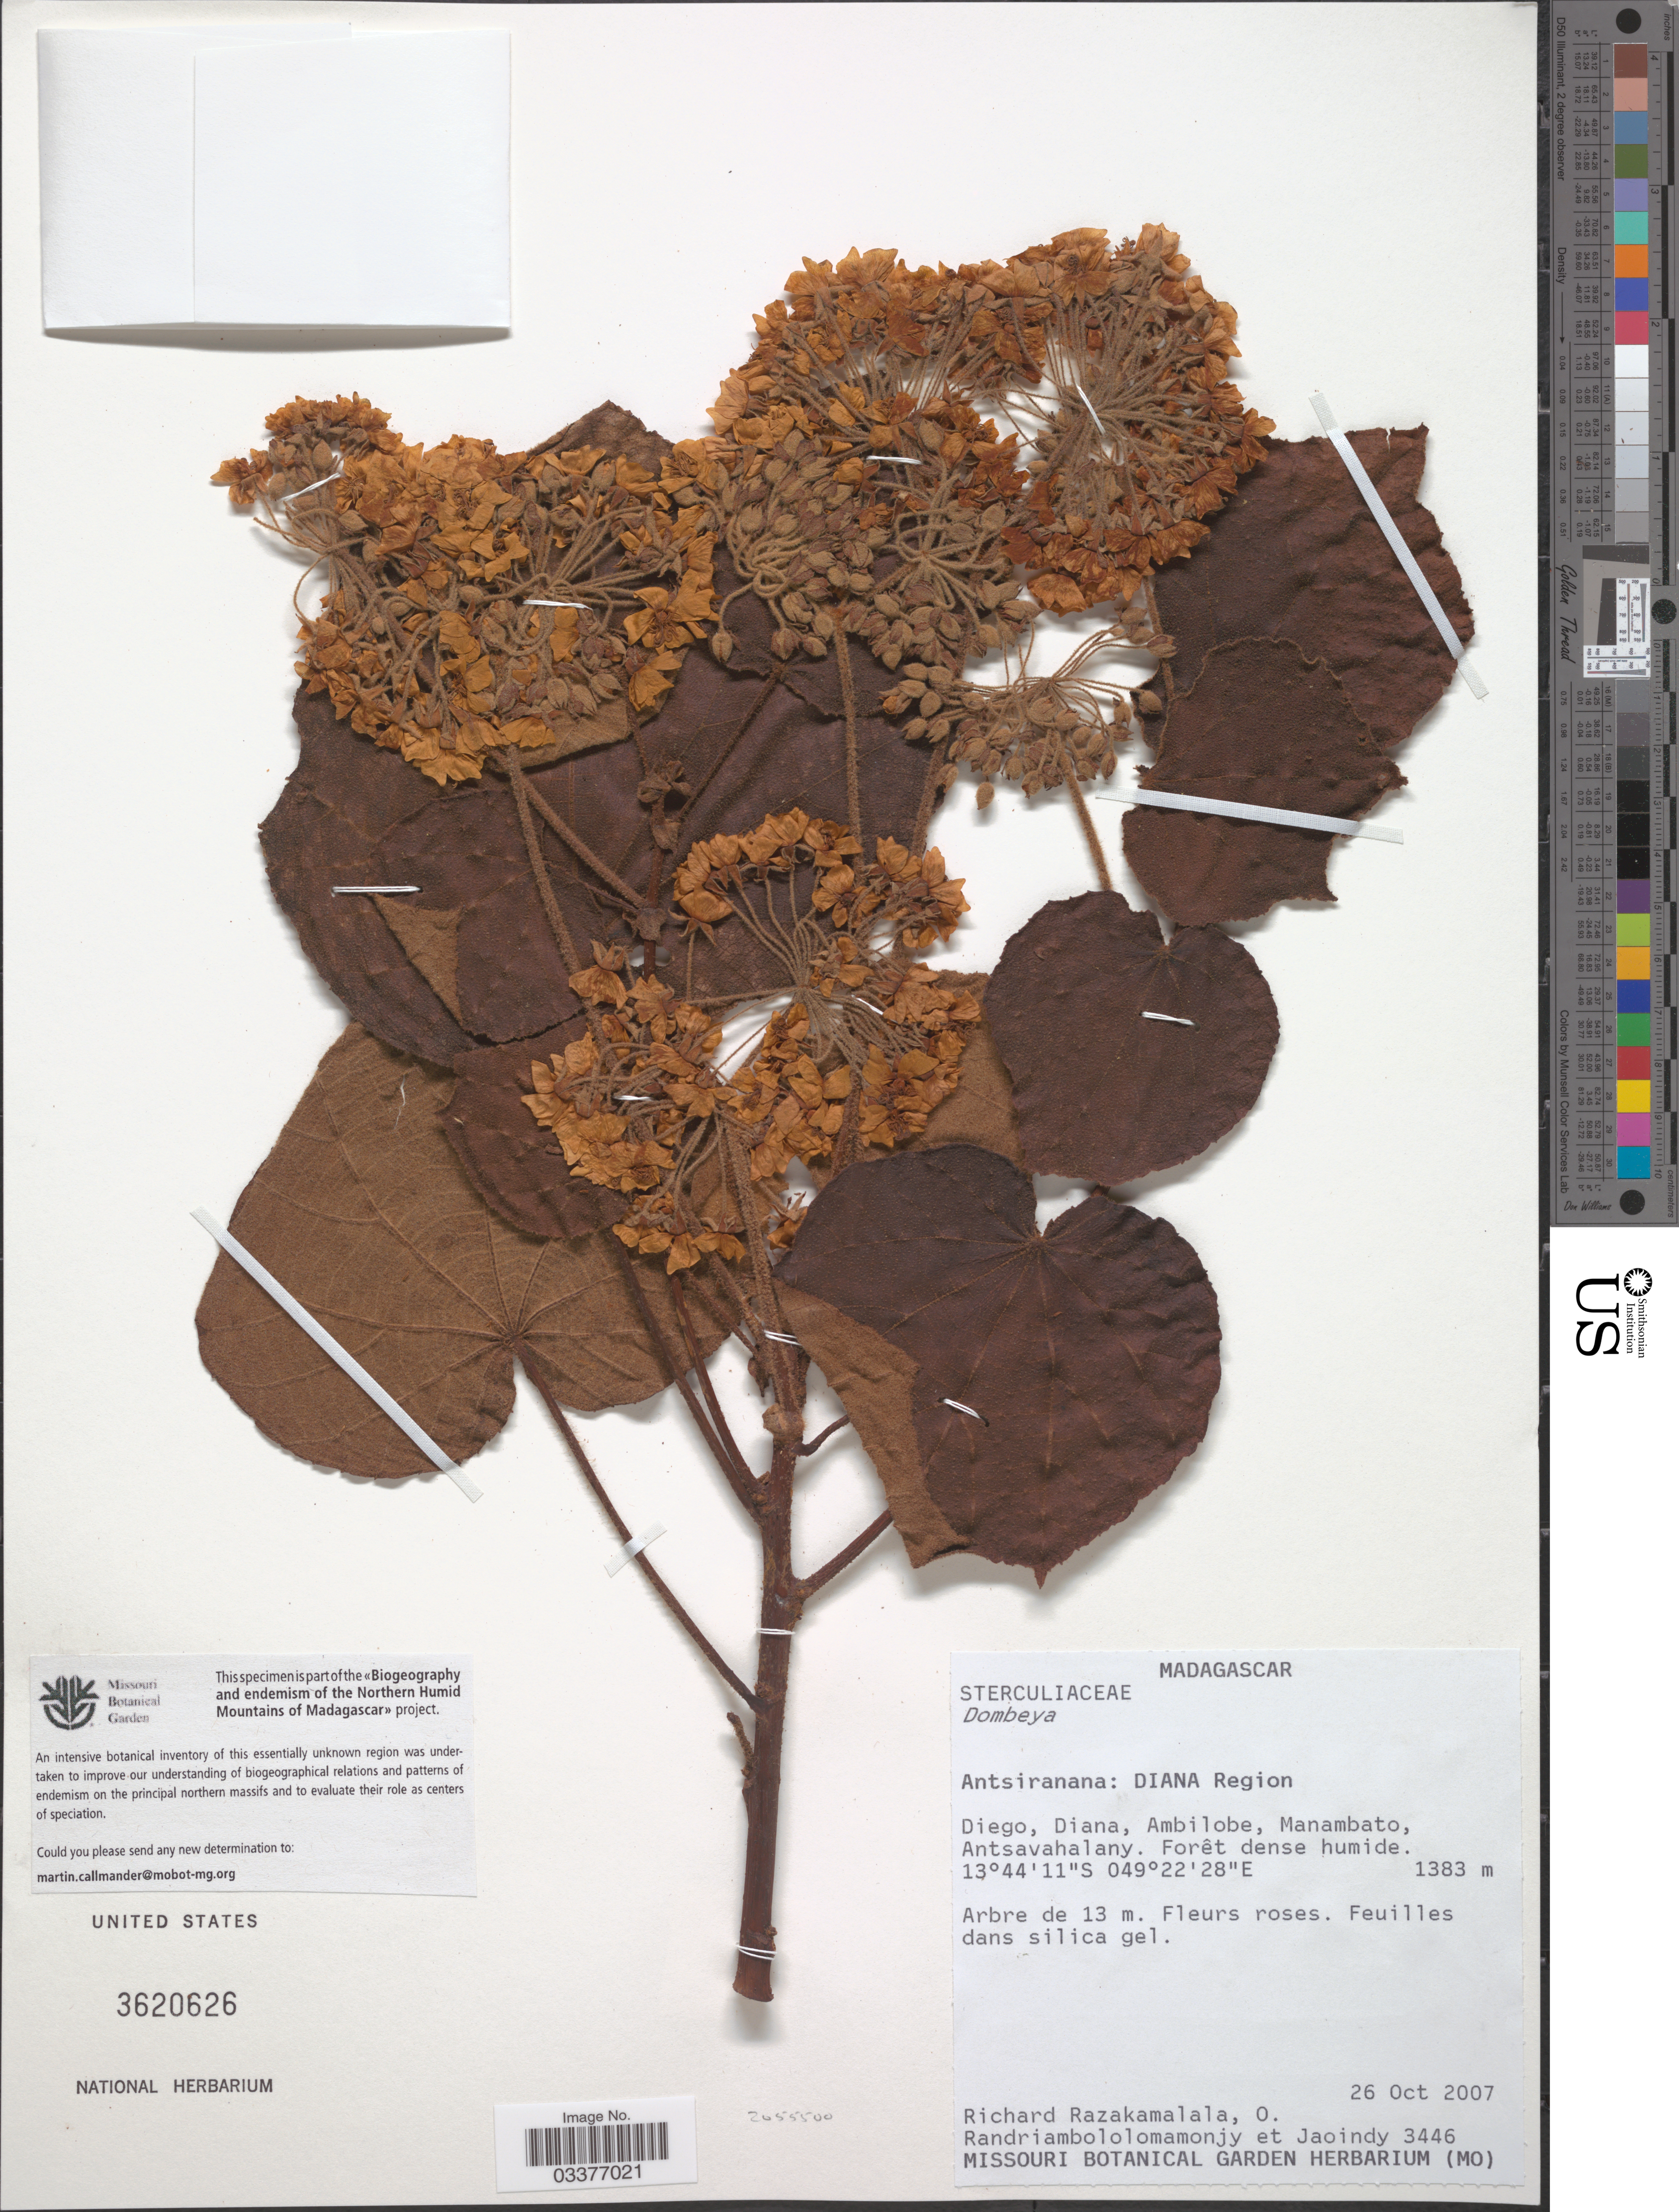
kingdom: Plantae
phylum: Tracheophyta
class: Magnoliopsida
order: Malvales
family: Malvaceae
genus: Dombeya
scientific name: Dombeya sp.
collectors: R. Razakamalala, O. Randriambololomamonjy & Jaoindy, --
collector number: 3446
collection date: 2007-10-26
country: Madagascar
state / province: Diana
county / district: Ambilobe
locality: DIANA Region, Diego, Diana, Ambilobe, Manambato, Antsavahalany.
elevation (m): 1383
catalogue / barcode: US 3620626